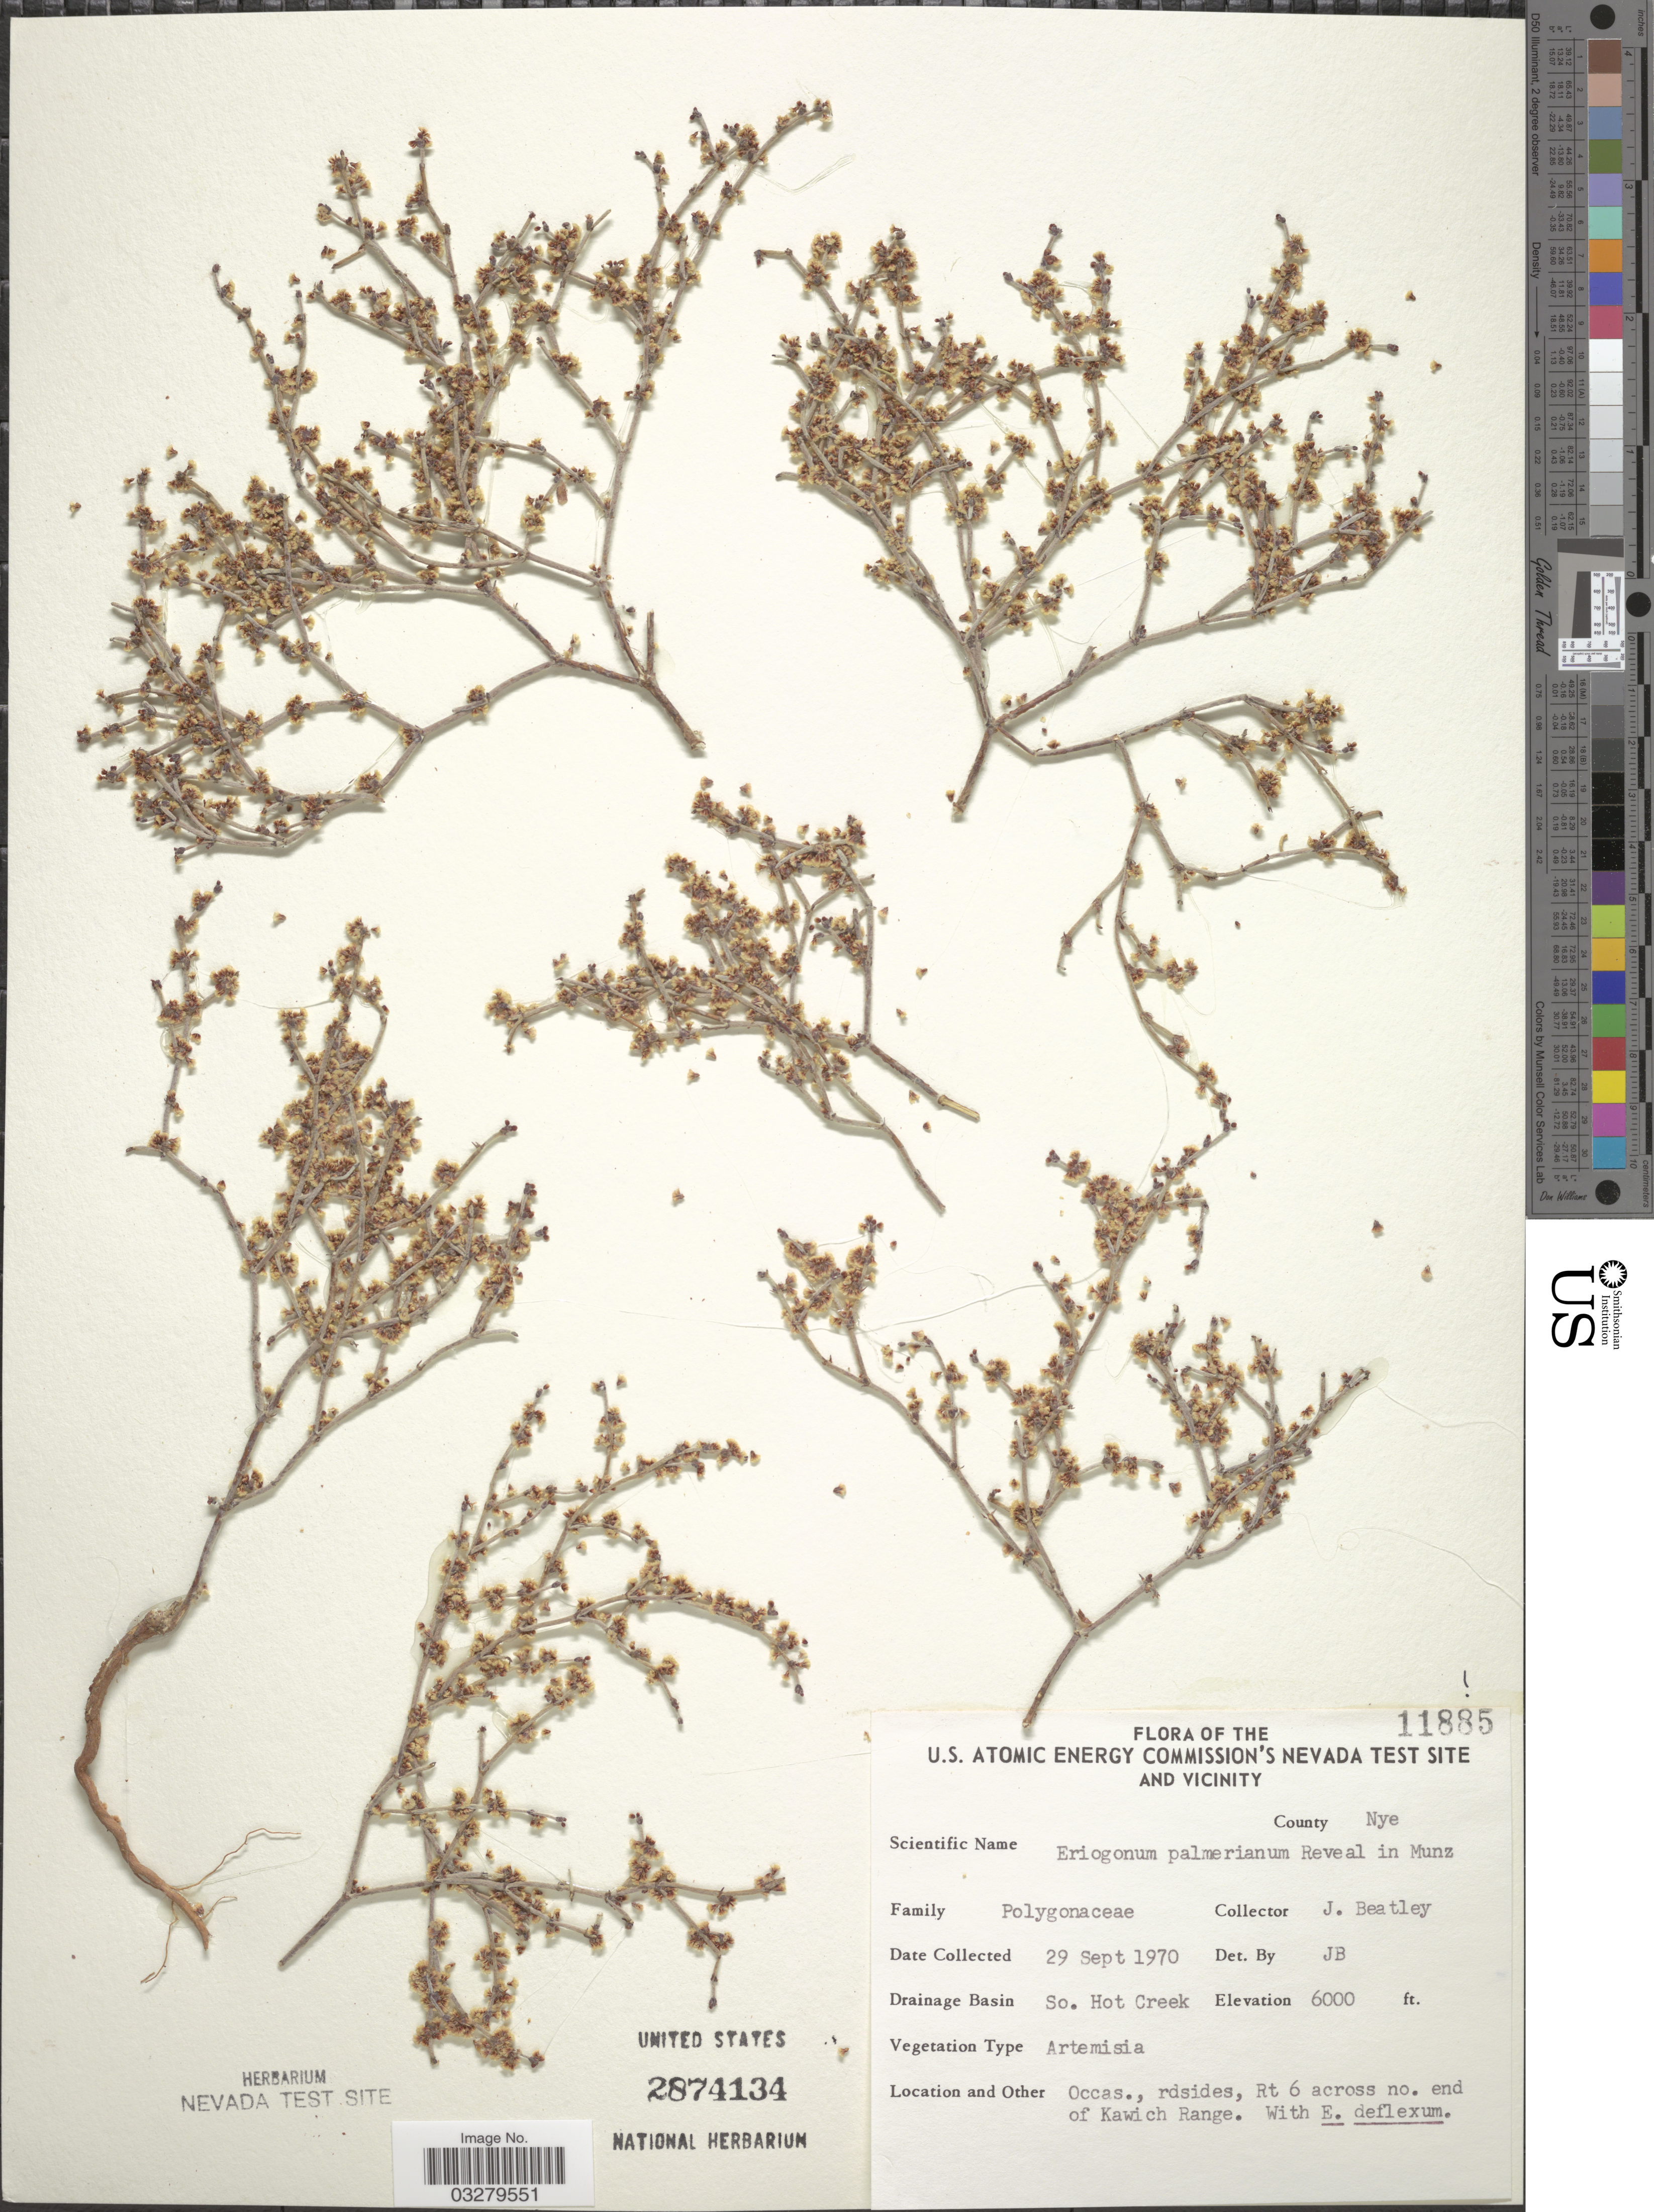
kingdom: Plantae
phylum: Tracheophyta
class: Magnoliopsida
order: Caryophyllales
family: Polygonaceae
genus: Eriogonum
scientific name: Eriogonum palmerianum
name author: Reveal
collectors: J. C. Beatley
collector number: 11885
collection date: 1970-09-29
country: United States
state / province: Nevada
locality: U.S. Atomic Energy Commission's Nevada Test Site and Vicinity. County Nye. Drainage Basin So. Hot Creek. Rdsides, Rt 6 across no. end of Kawich Range.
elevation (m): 1829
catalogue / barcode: US 2874134